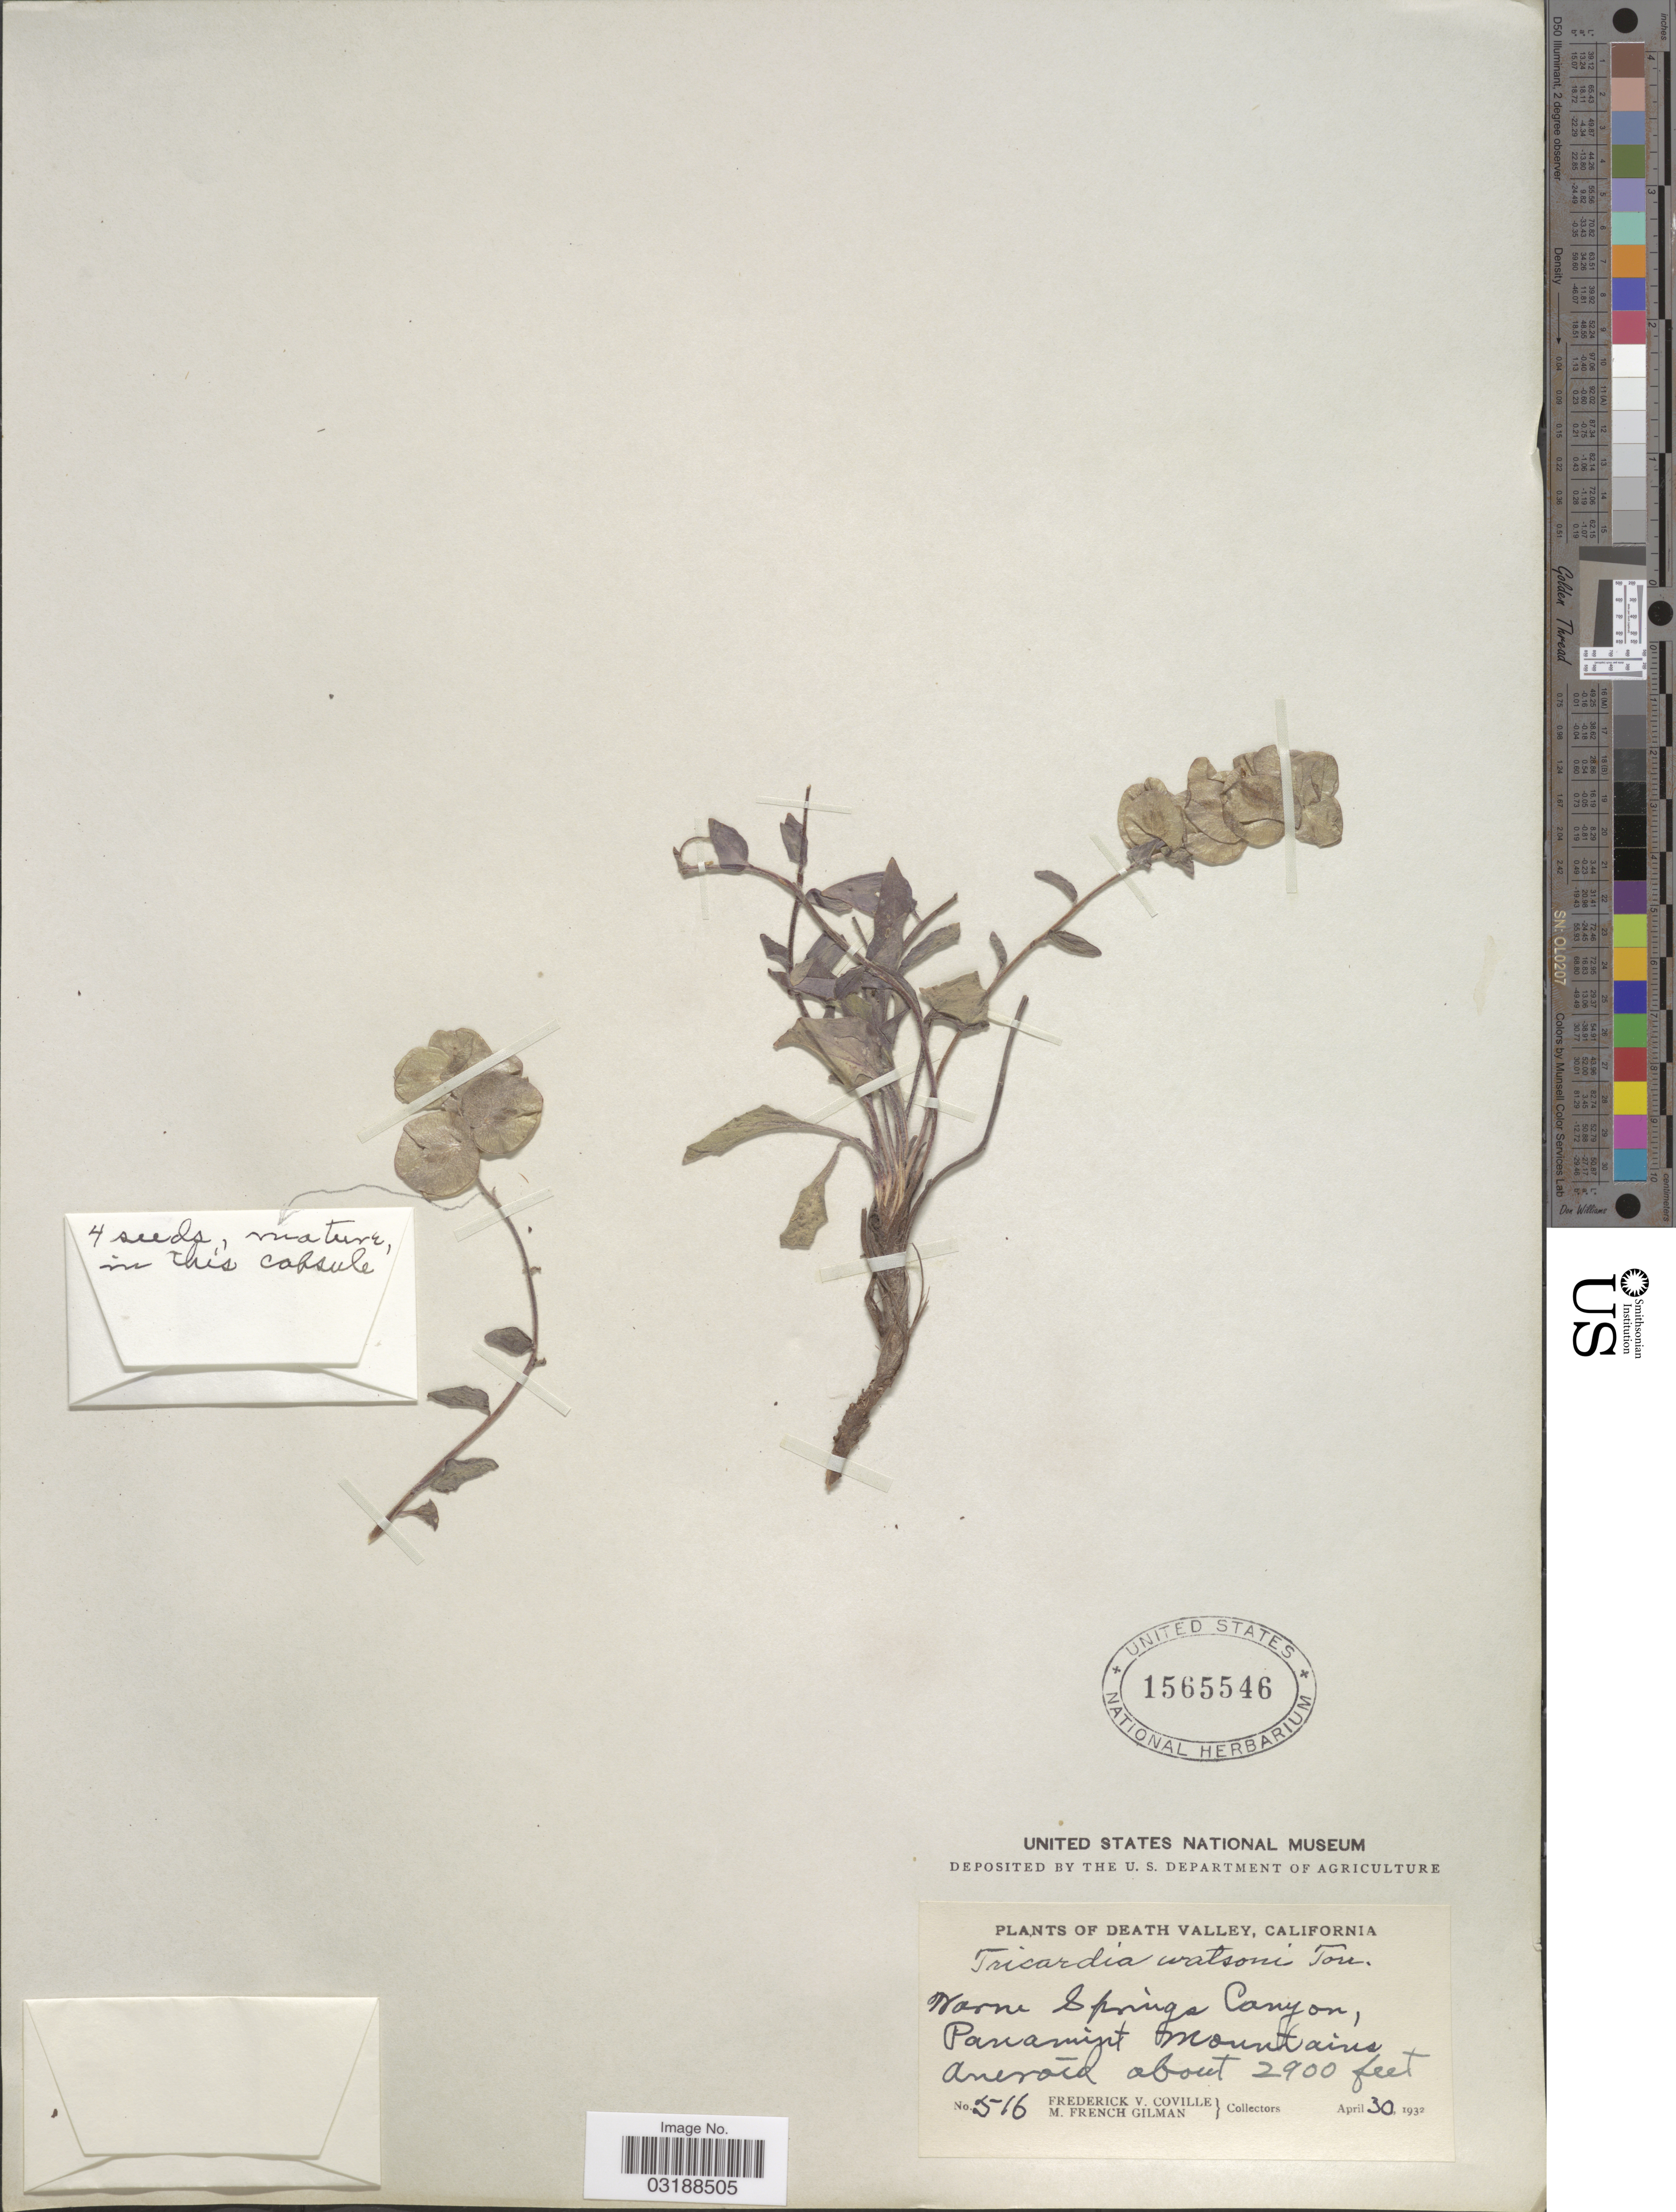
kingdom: Plantae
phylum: Tracheophyta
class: Magnoliopsida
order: Boraginales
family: Hydrophyllaceae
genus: Tricardia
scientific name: Tricardia watsonii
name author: Torr. ex S. Watson in C. King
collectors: F. V. Coville & M. F. Gilman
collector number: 516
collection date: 1932-04-30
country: United States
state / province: California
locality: Death Valley, Warm Springs Canyon, Panamint Mountains.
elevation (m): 884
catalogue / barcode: US 1565546